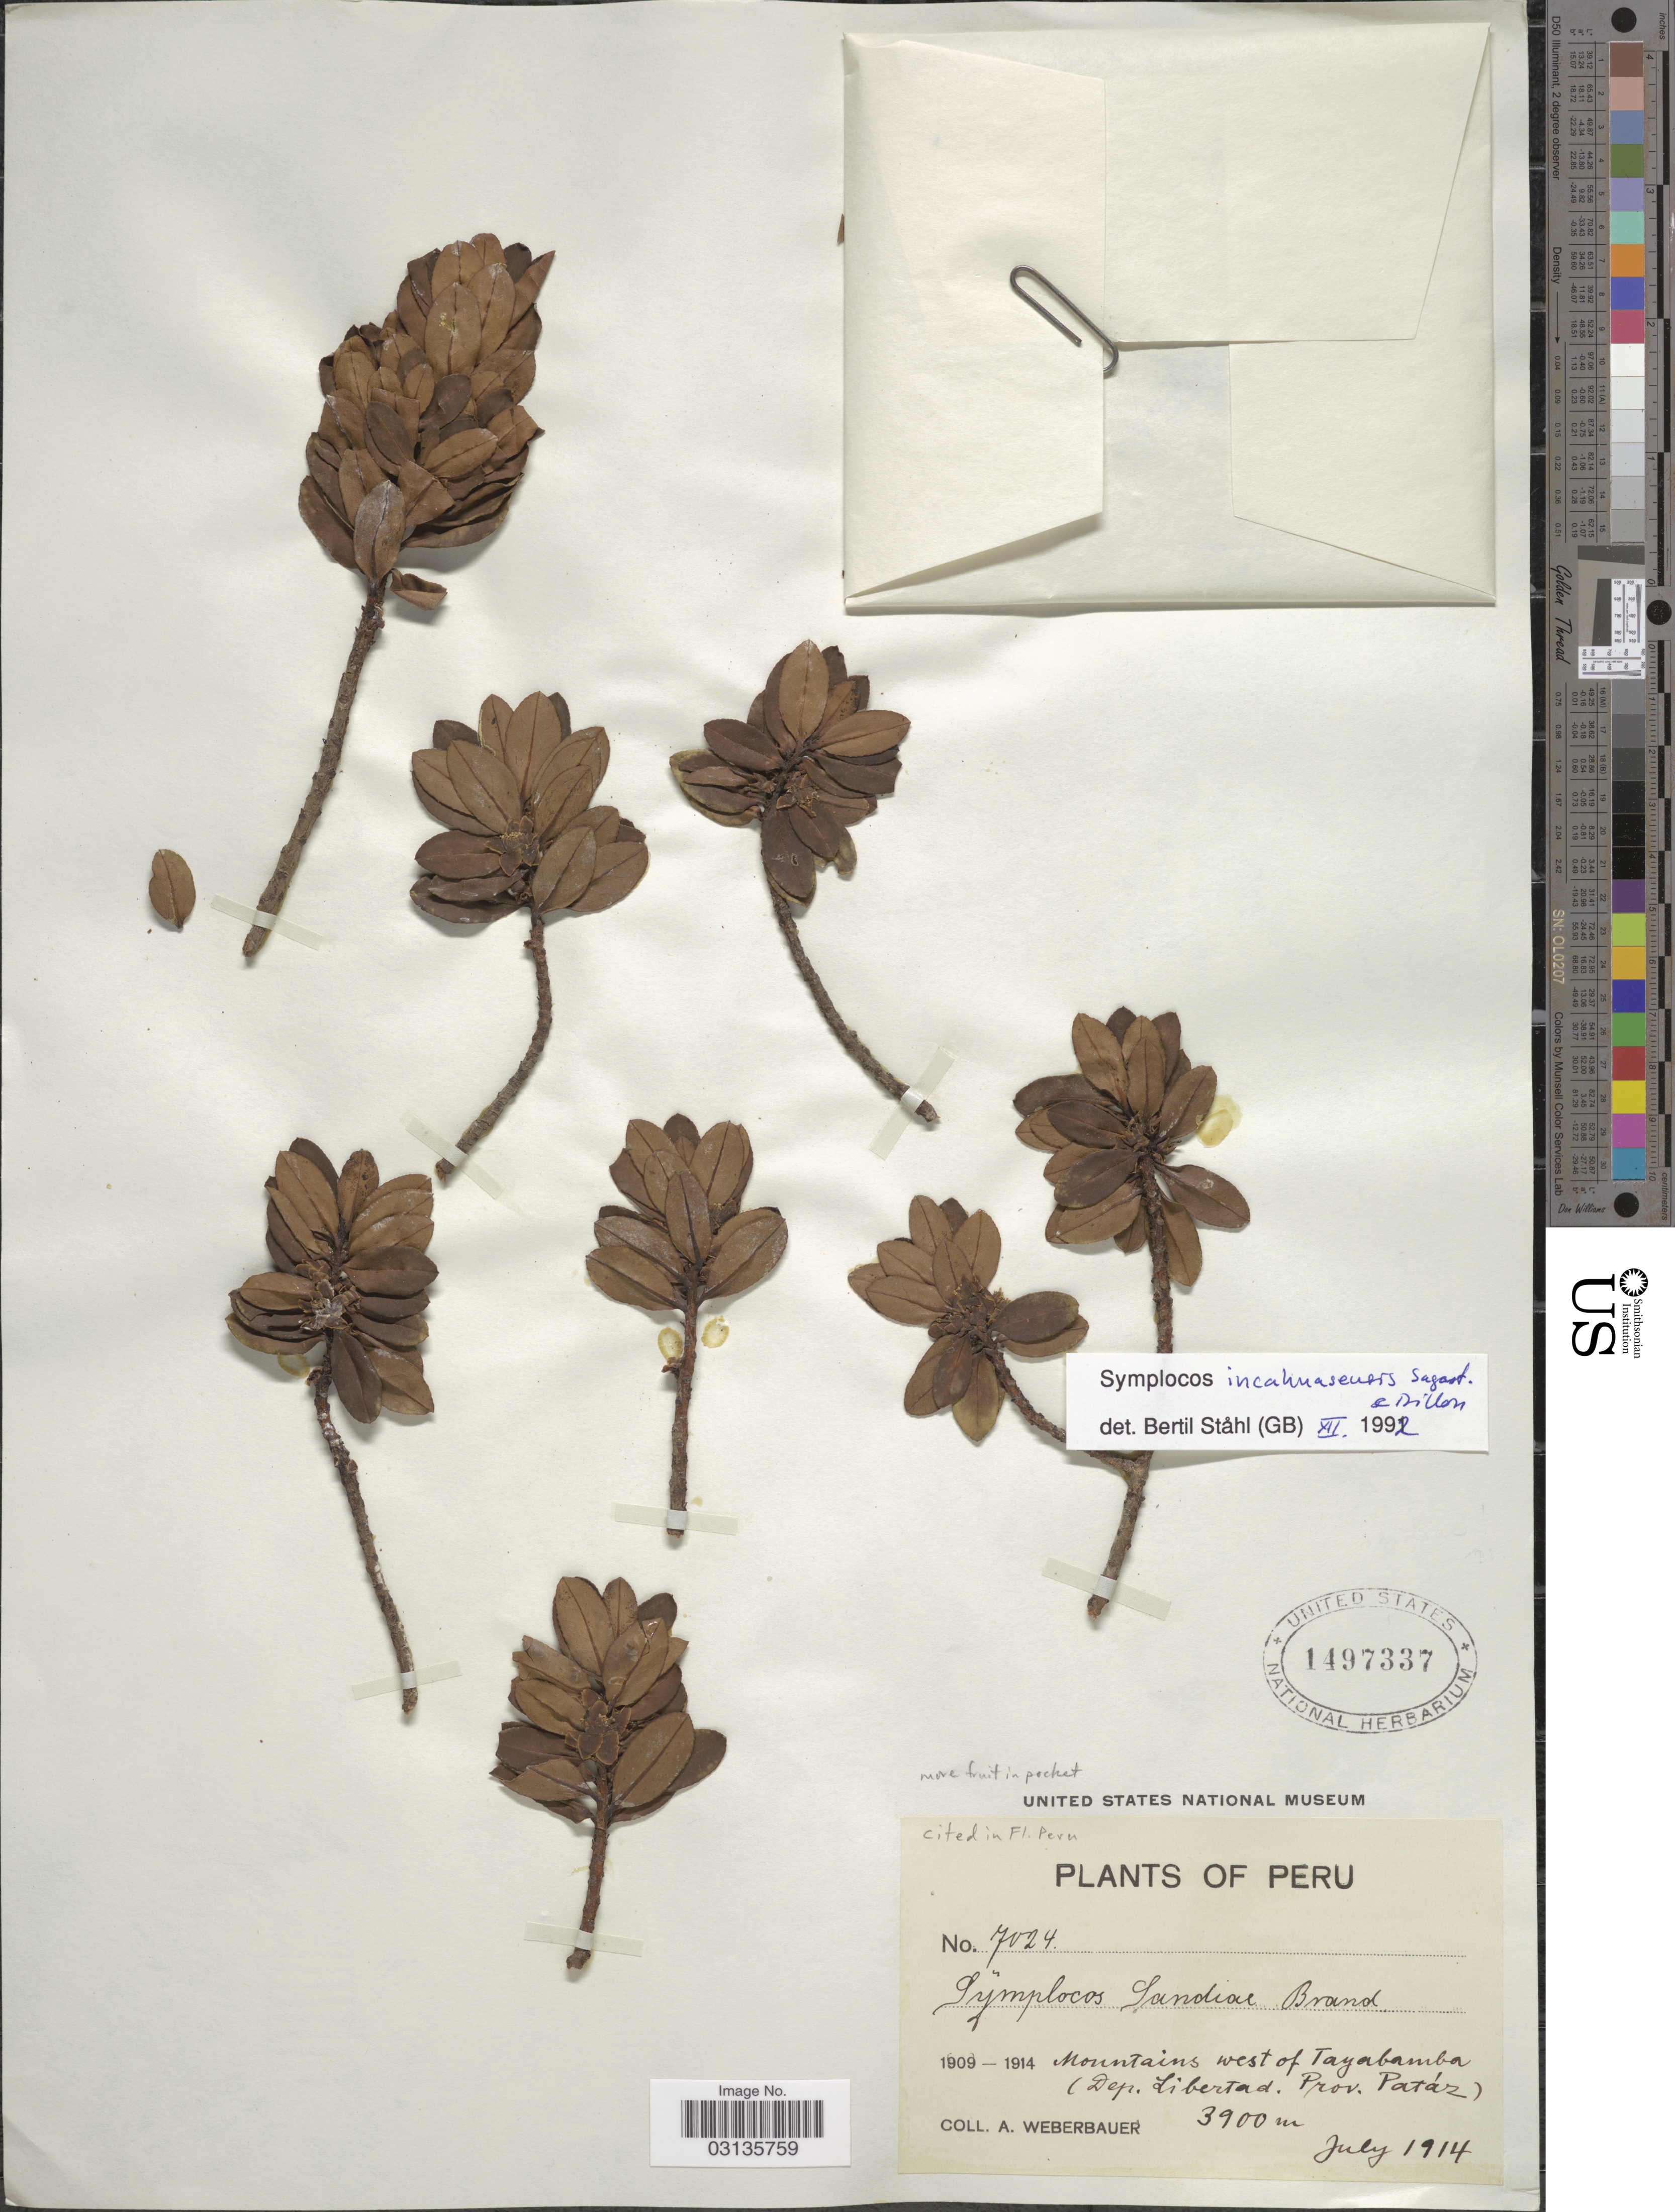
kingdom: Plantae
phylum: Tracheophyta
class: Magnoliopsida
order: Ericales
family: Symplocaceae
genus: Symplocos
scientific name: Symplocos incahuasensis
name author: Sagást. & M.O. Dillon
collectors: A. Weberbauer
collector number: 7024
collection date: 1914-07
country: Peru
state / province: La Libertad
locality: Mountains west of Tayabamba (Dep. Libertad. Prov. Patáz).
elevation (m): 3900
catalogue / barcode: US 1497337